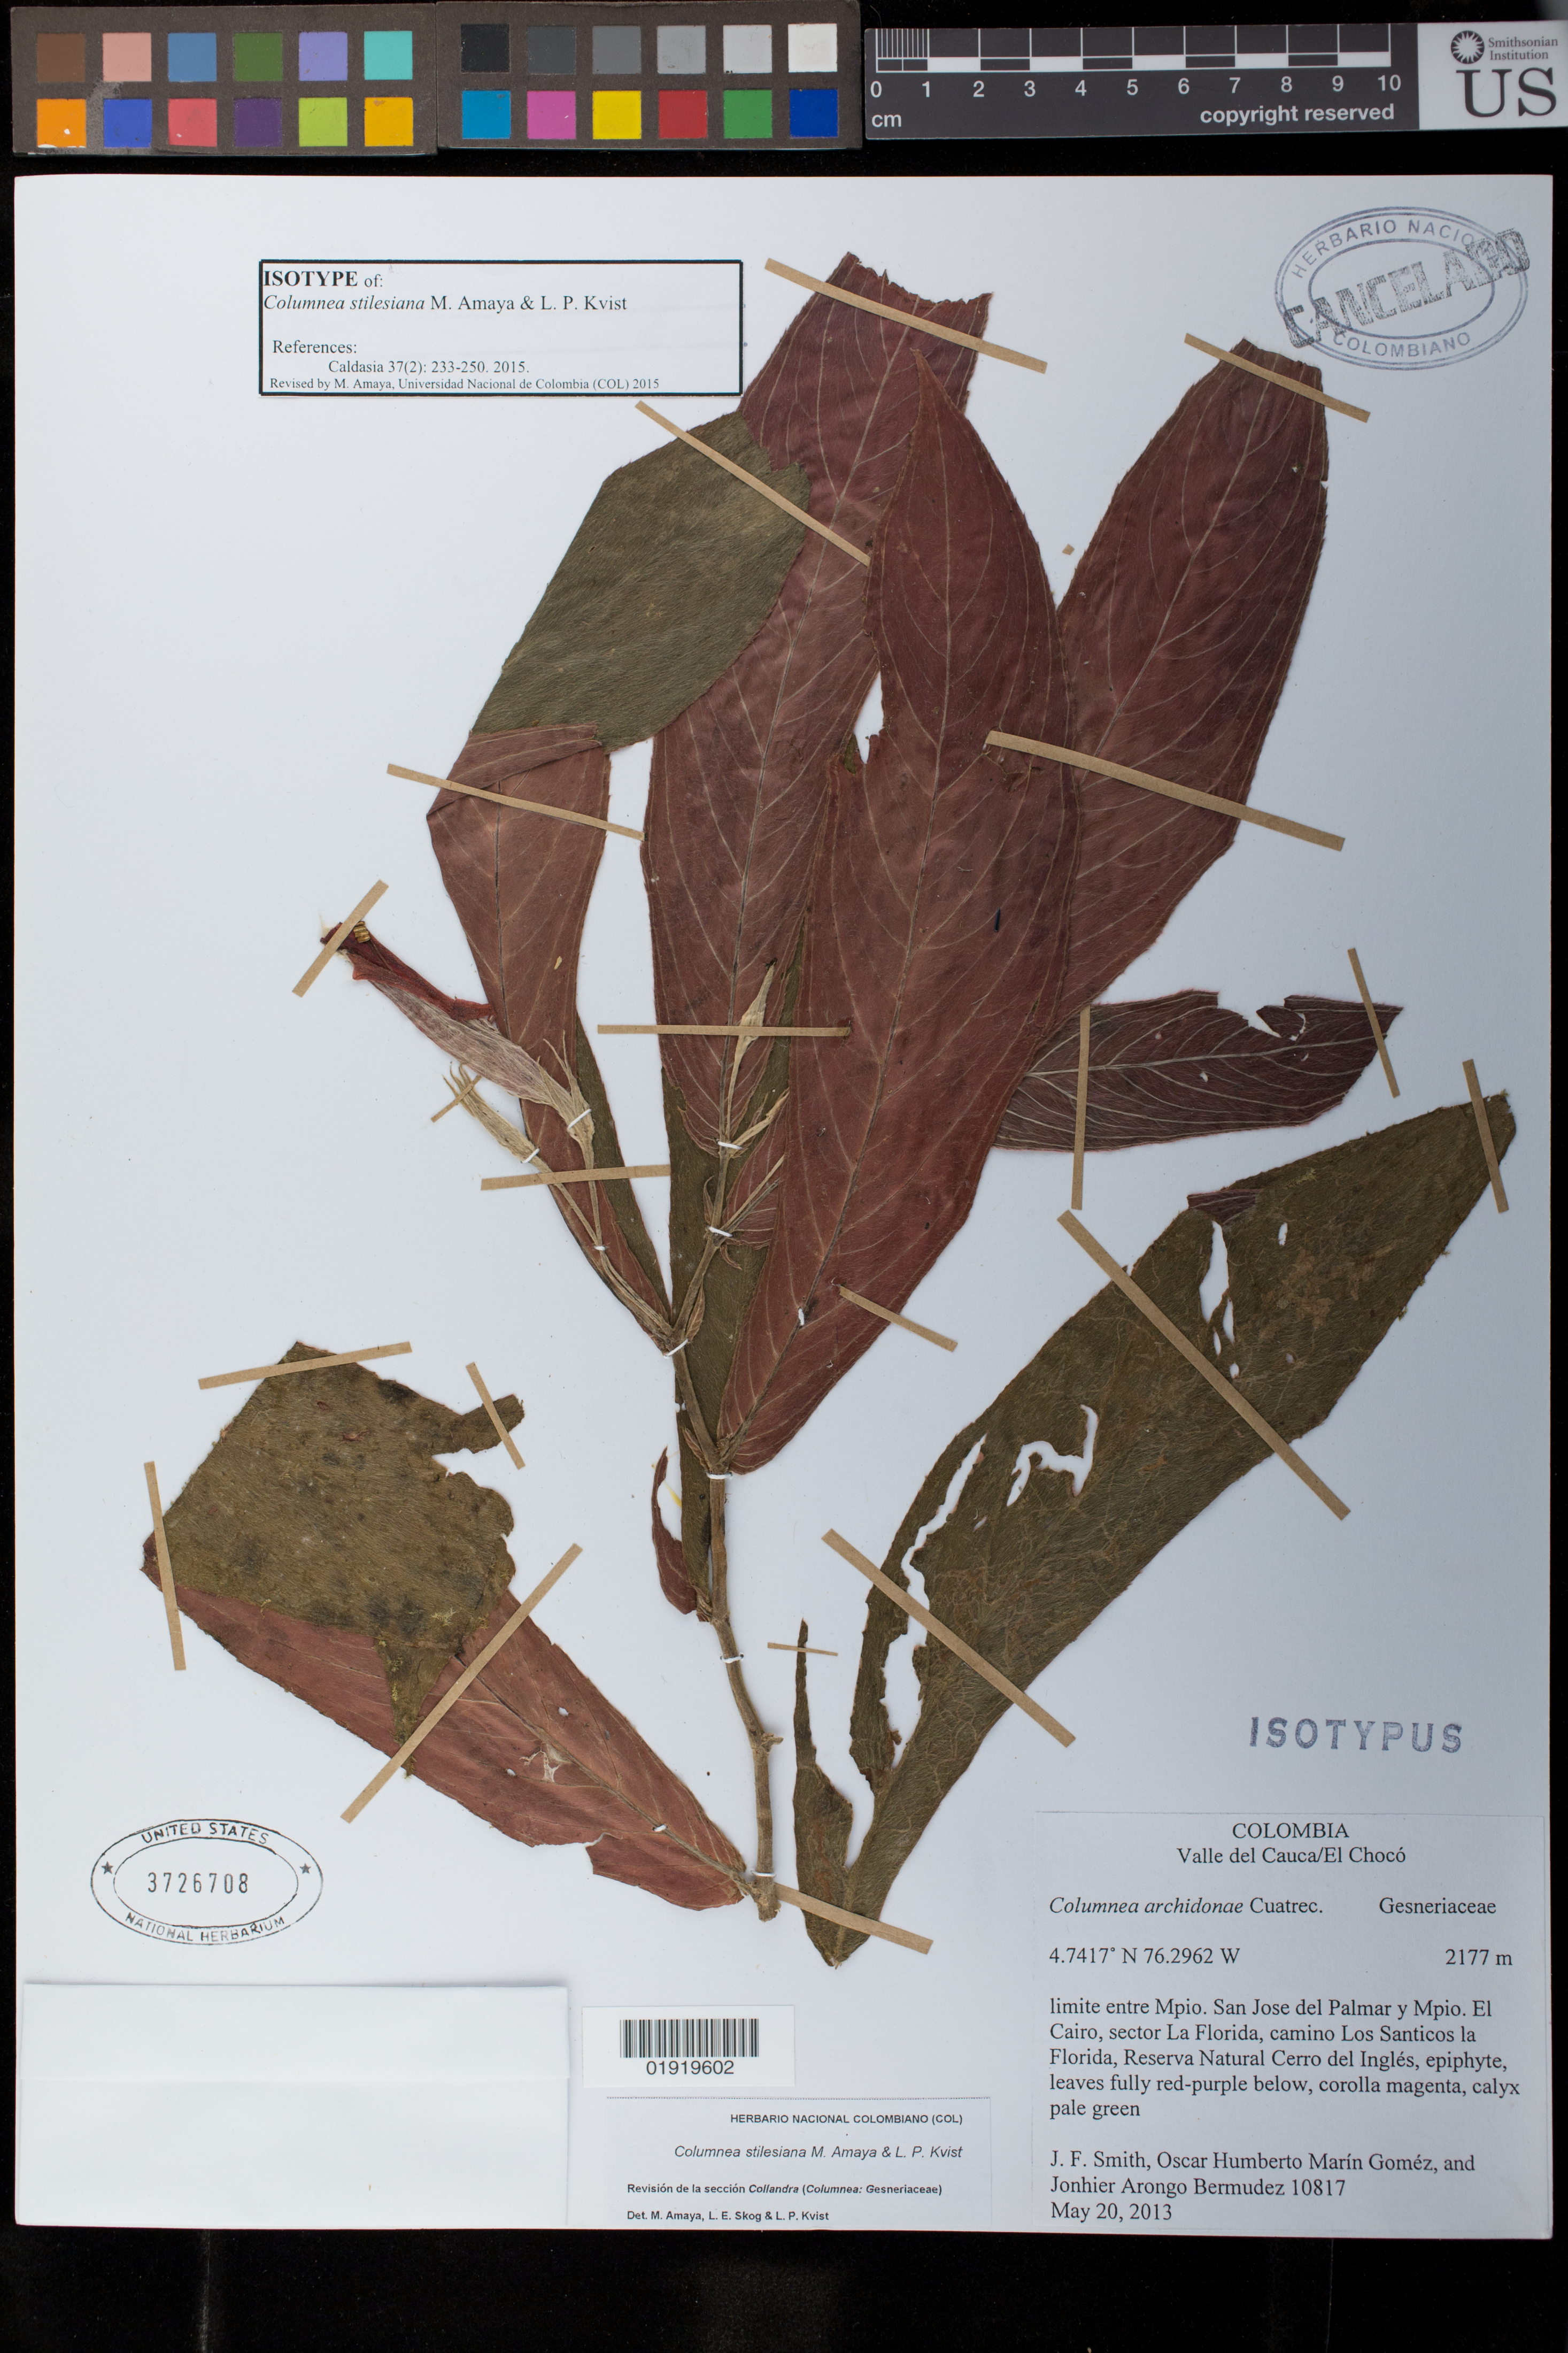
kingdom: Plantae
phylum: Tracheophyta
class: Magnoliopsida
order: Lamiales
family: Gesneriaceae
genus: Columnea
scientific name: Columnea stilesiana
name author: M. Amaya & L.P. Kvist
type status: Isotype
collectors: J. F. Smith, O. H. Marín-Gómez & J. Arongo Bermudez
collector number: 2013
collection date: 2013-05-20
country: Colombia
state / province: Chocó / Valle del Cauca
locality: Valle del Cauca / El Chocó. Limite entre Mpio. San jose del Palmar y Mpio. El Florida, sector La Florida, camino Los Santicos la Florida, Reserva Natural Cerro del Inglés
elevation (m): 2177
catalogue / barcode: US 3726708